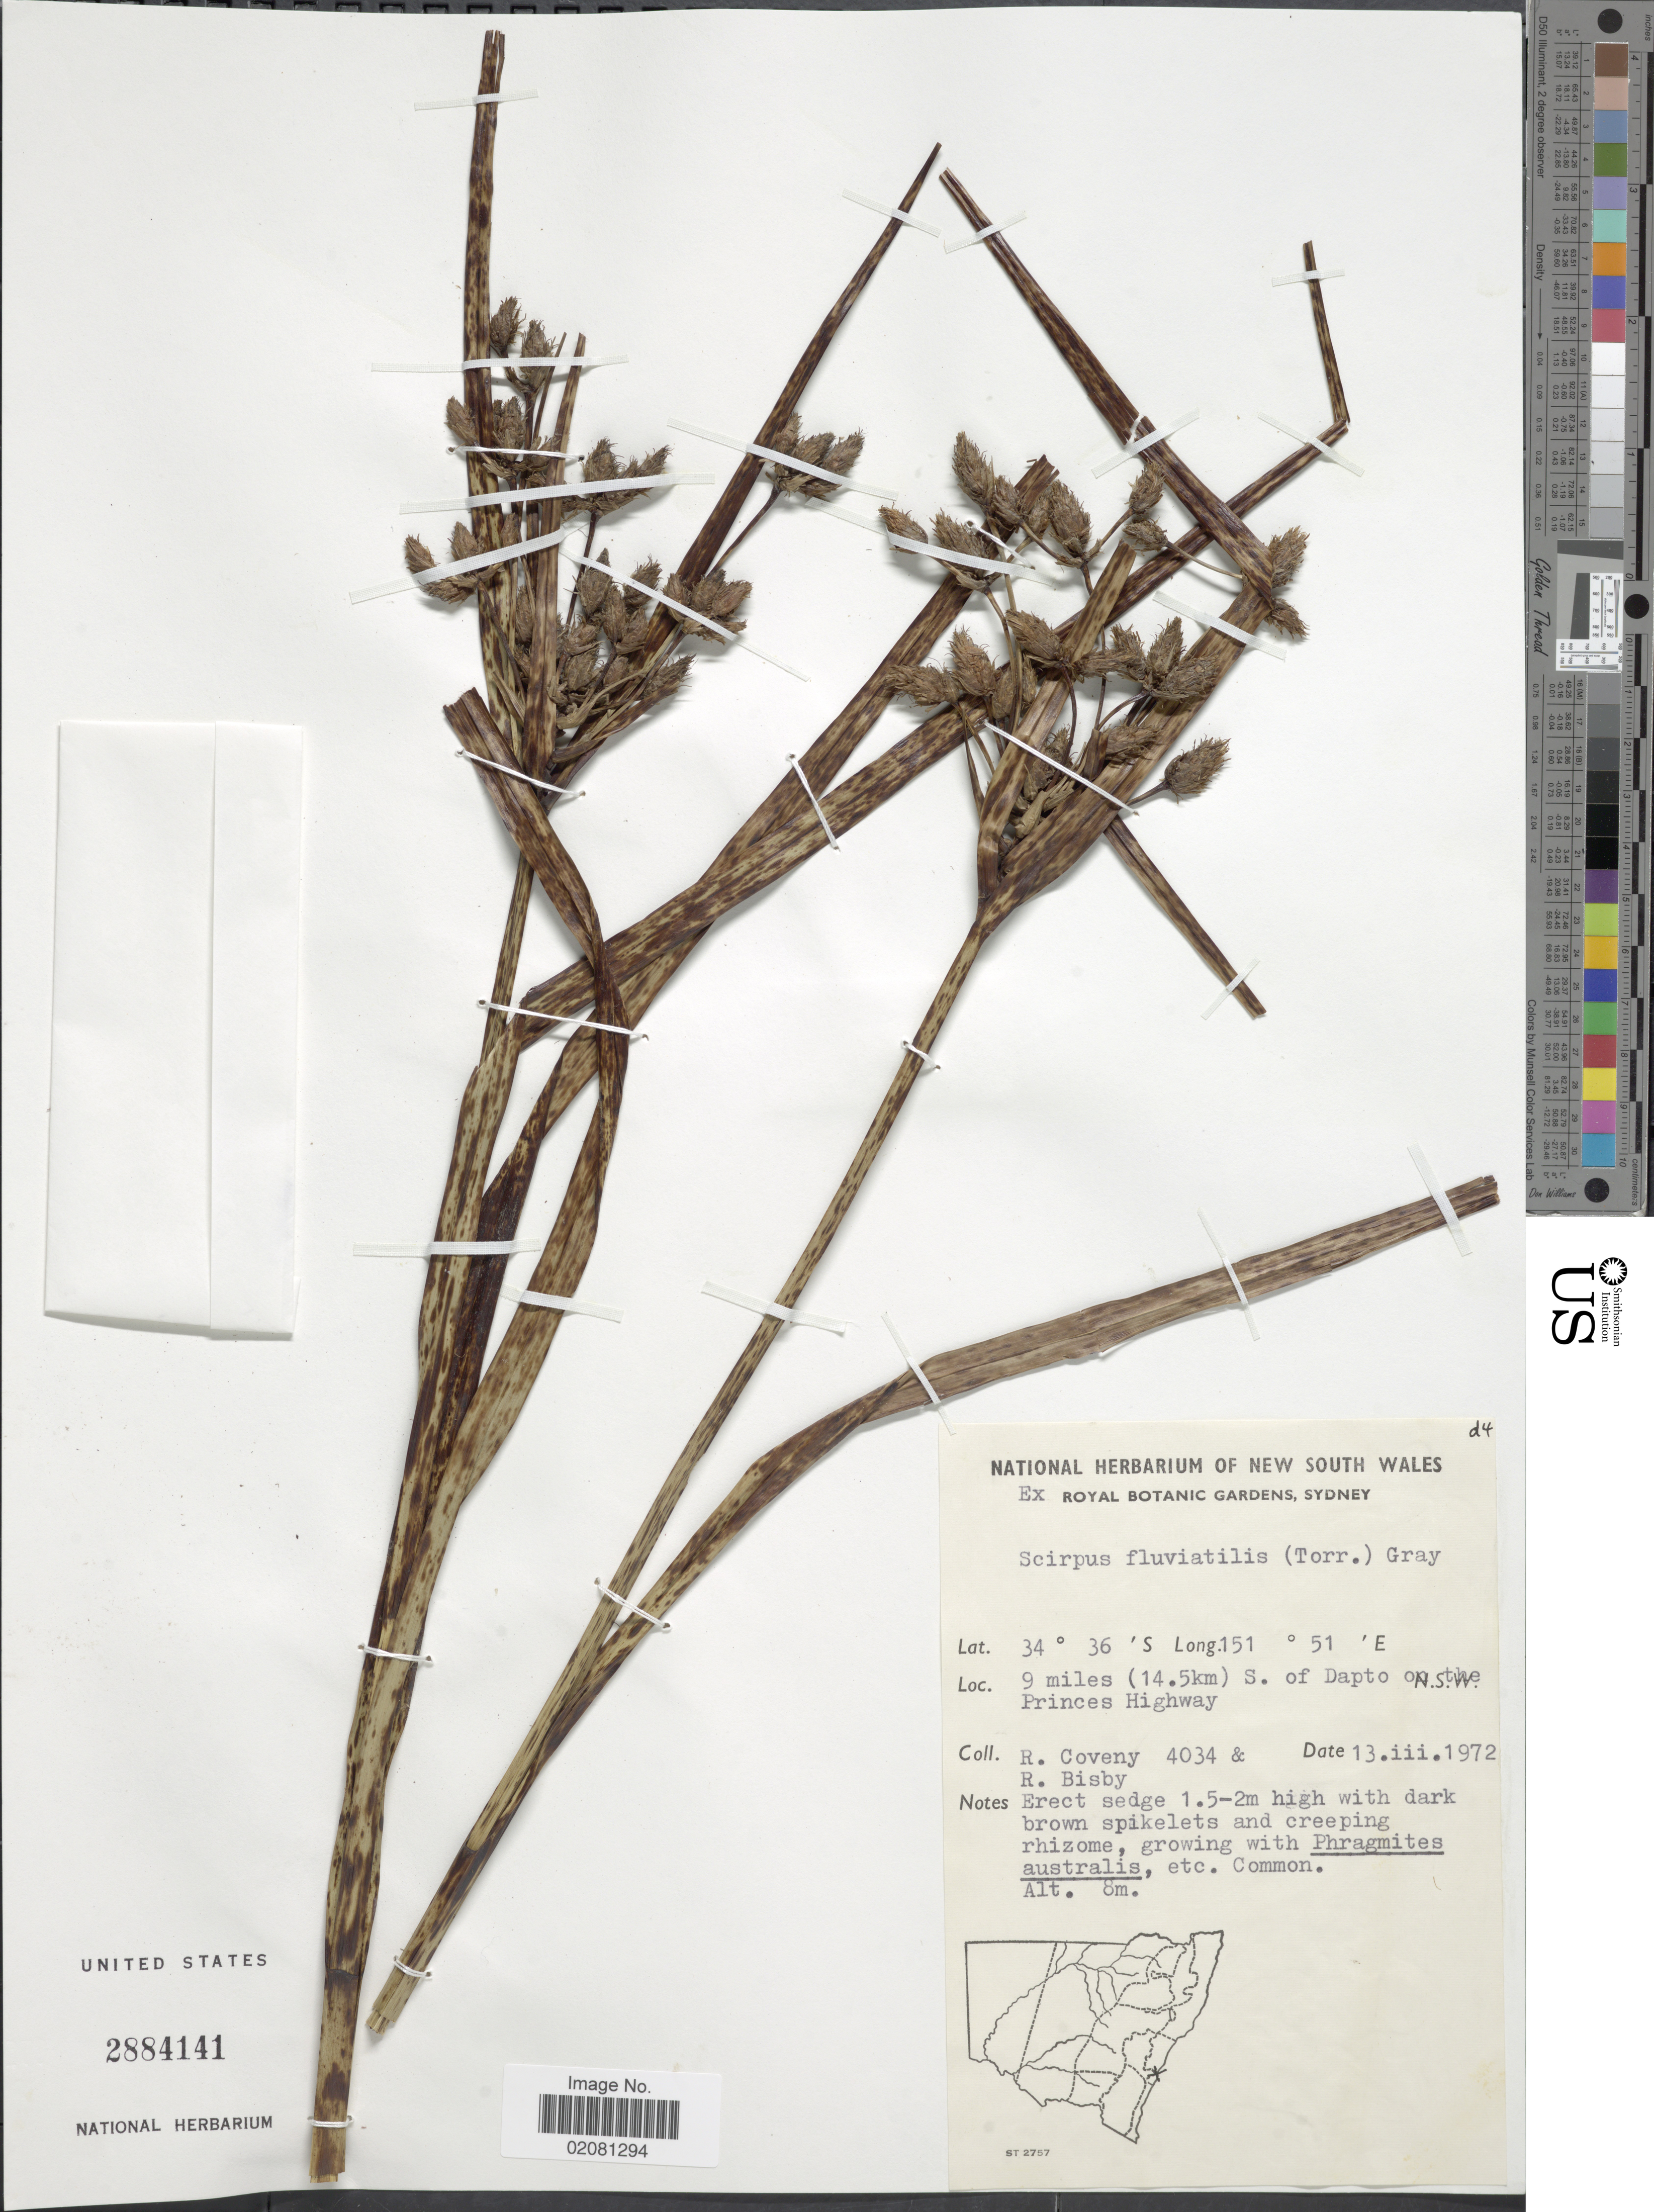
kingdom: Plantae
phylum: Tracheophyta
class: Liliopsida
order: Poales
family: Cyperaceae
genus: Bolboschoenus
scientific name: Bolboschoenus fluviatilis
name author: (Torr.) Soják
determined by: Strong, Mark T., (BOT), Smithsonian Institution - National Museum of Natural History (UNITED STATES)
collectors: R. Coveny & R. Bisby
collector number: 4034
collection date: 1972-03-13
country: Australia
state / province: New South Wales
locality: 9 miles (14.5km) S. of Dapto on the Princess Highway.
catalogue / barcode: US 2884141